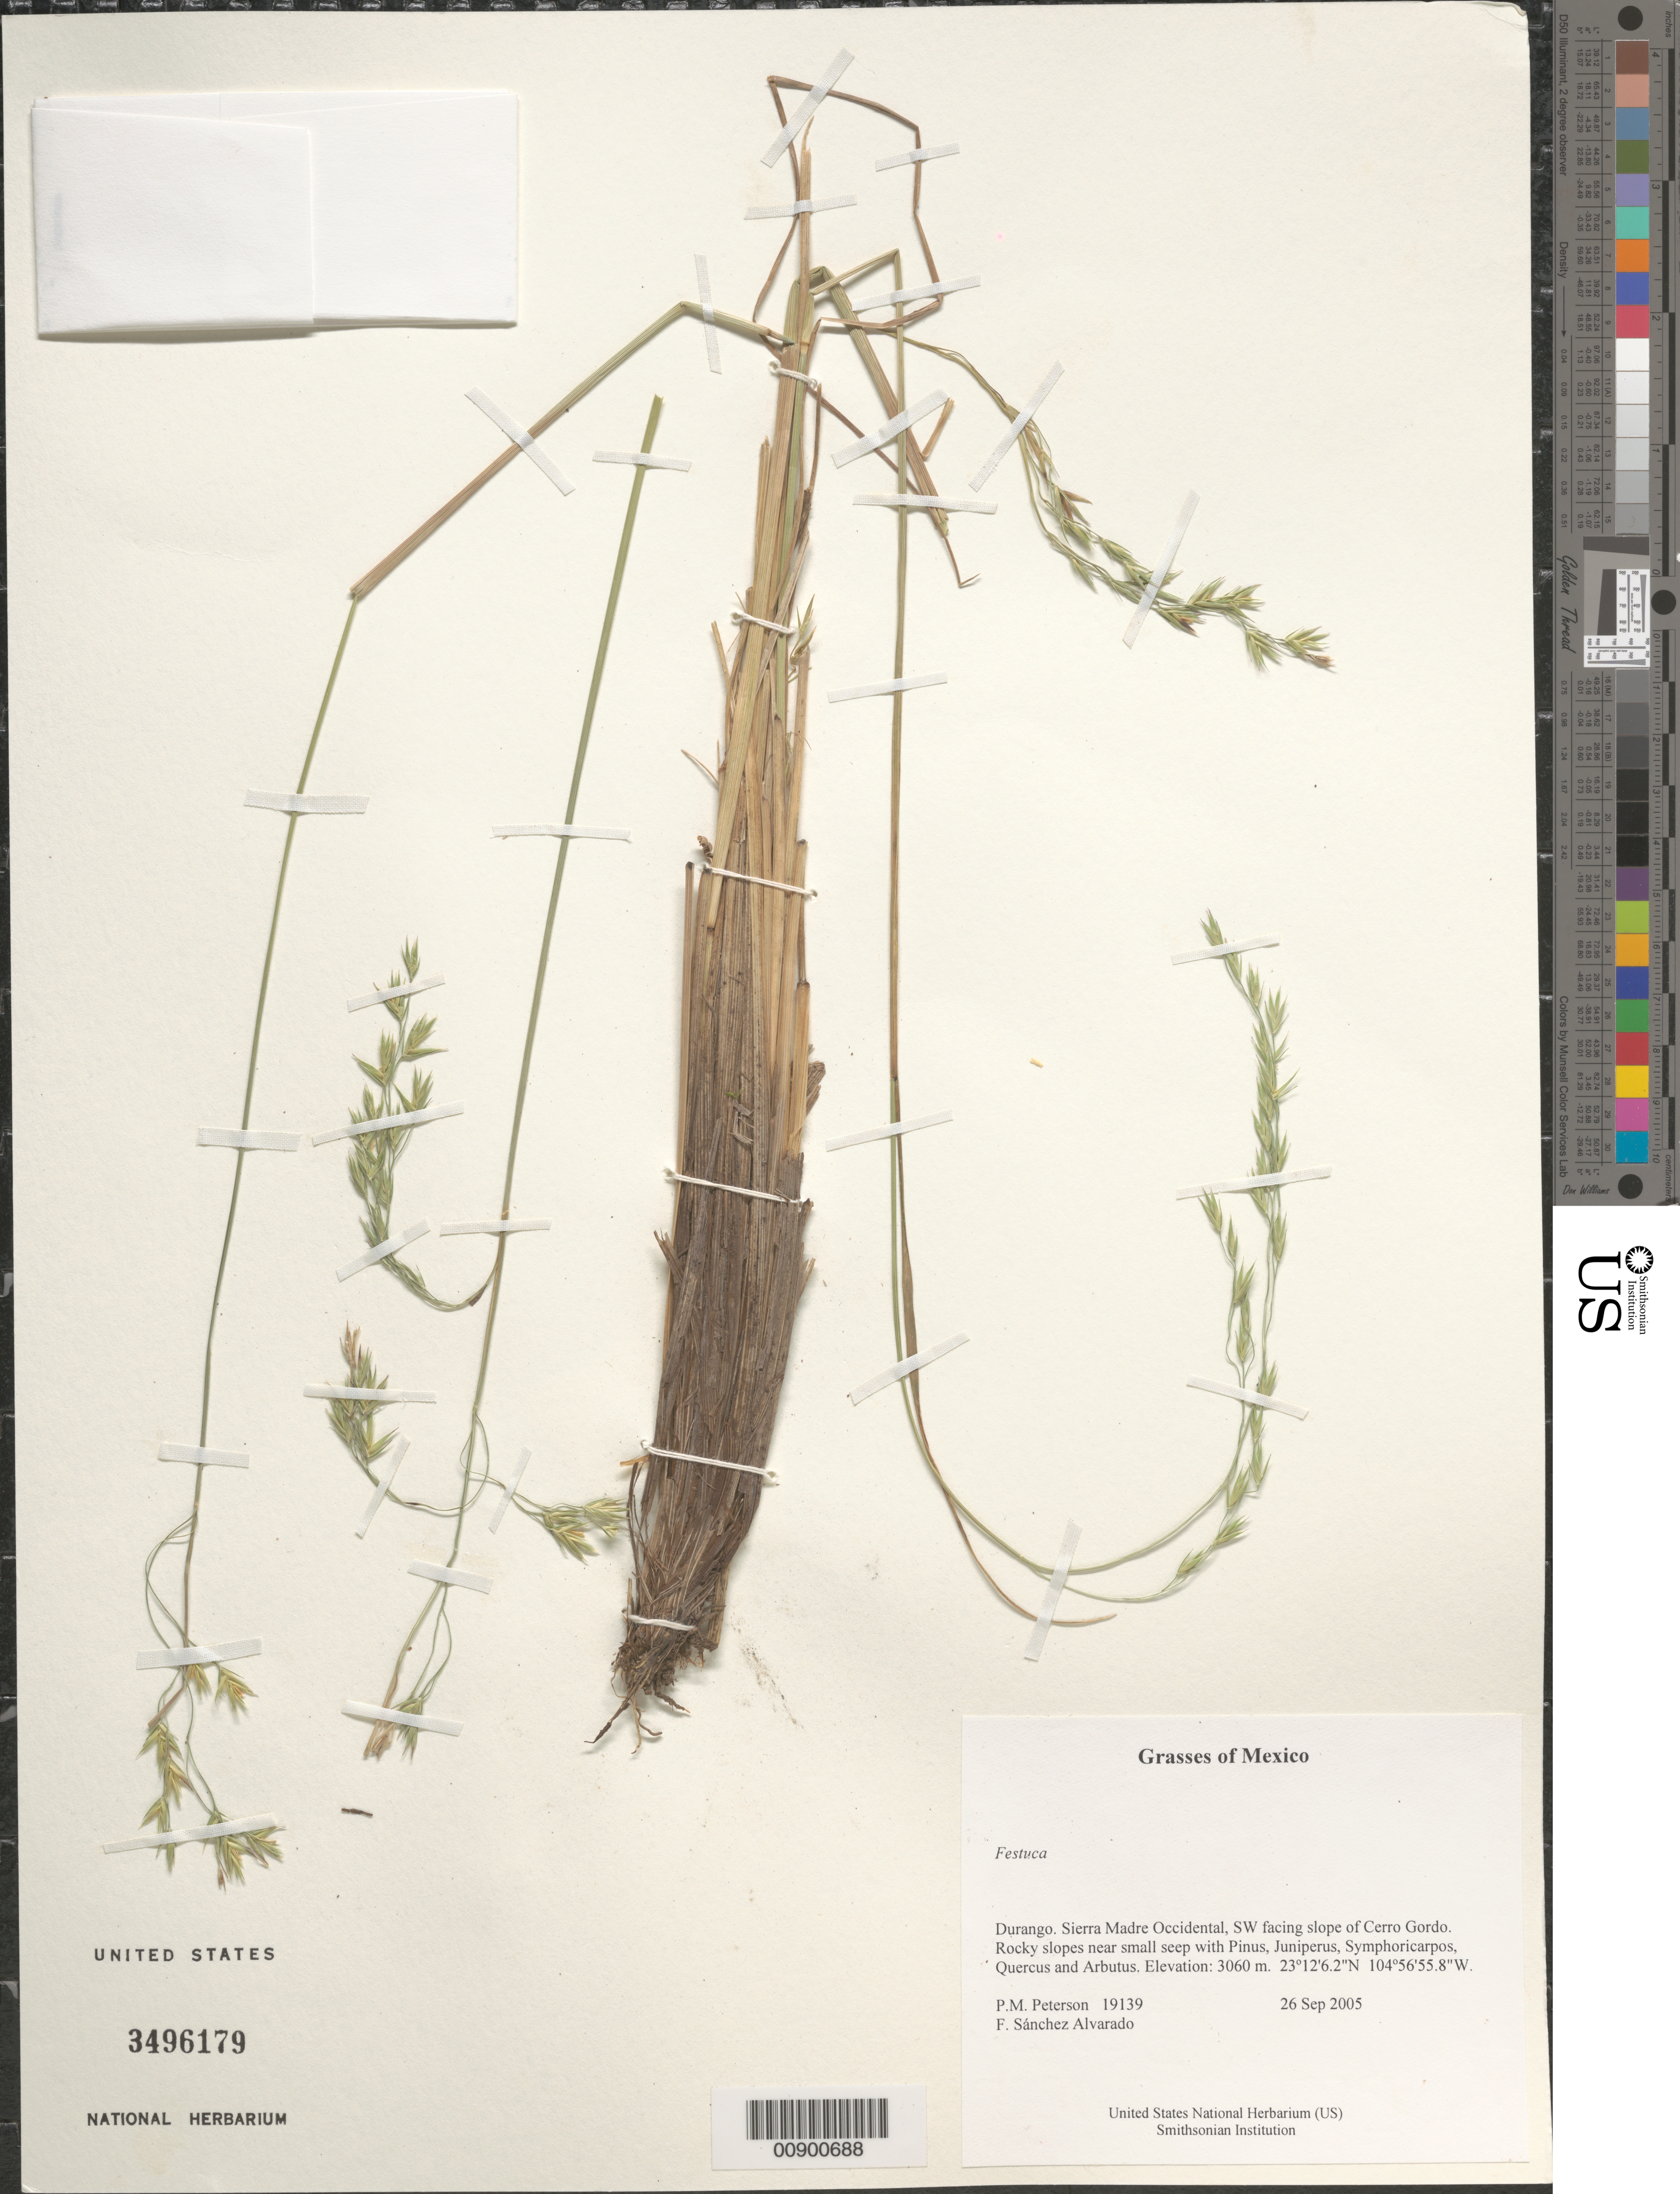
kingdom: Plantae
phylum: Tracheophyta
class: Liliopsida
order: Poales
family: Poaceae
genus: Festuca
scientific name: Festuca sp.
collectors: P. M. Peterson & F. Sánchez Alvarado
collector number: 19139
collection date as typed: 26 Sep 2005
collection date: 2005-09-26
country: Mexico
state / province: Durango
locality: Sierra Madre Occidental, SW facing slope of Cerro Gordo. Rocky slopes near small seep with Pinus, Juniperus, Symphoricarpos, Quercus and Arbutus.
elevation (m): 3060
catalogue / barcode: US 3496179